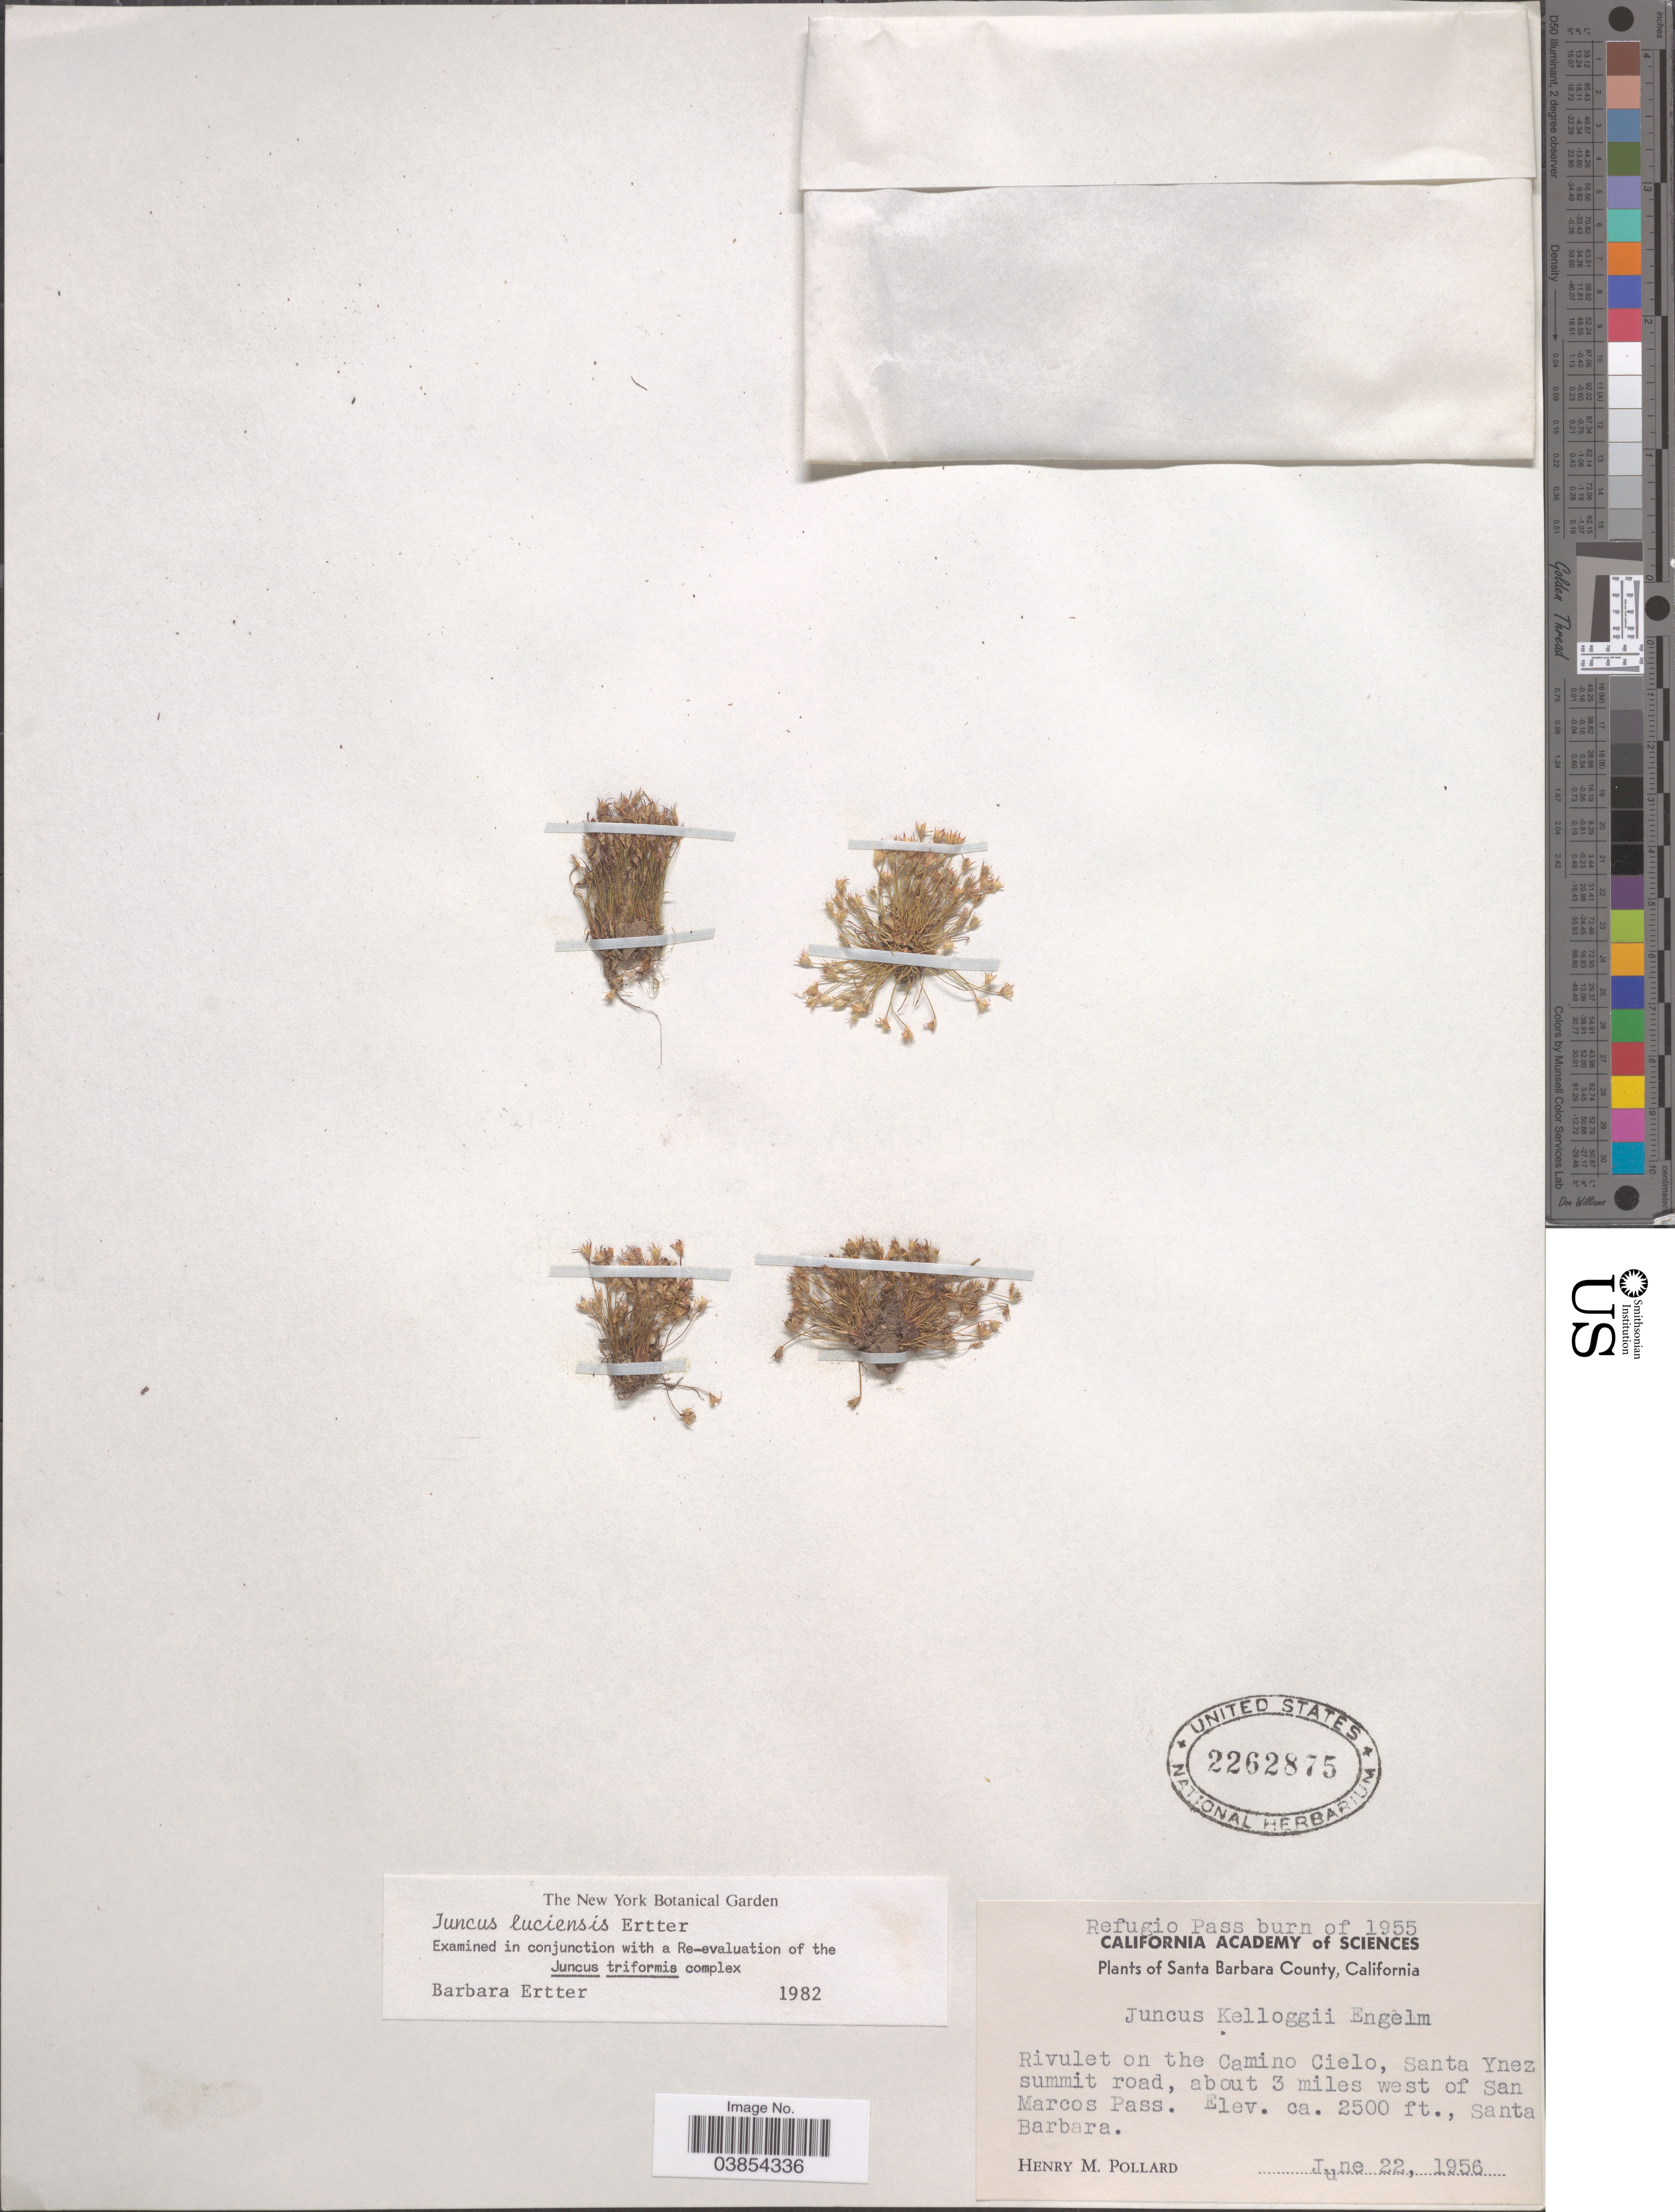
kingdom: Plantae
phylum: Tracheophyta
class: Liliopsida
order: Poales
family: Juncaceae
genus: Juncus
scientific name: Juncus luciensis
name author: Ertter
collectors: H. M. Pollard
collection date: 1956-06-22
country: United States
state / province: California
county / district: Santa Barbara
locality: Santa Barbara County. Rivulet on the Camino Cielo, Santa Ynez summit road, about 3 miles west of San Marcos Pass. Santa Barbara.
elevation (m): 762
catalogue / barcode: US 2262875